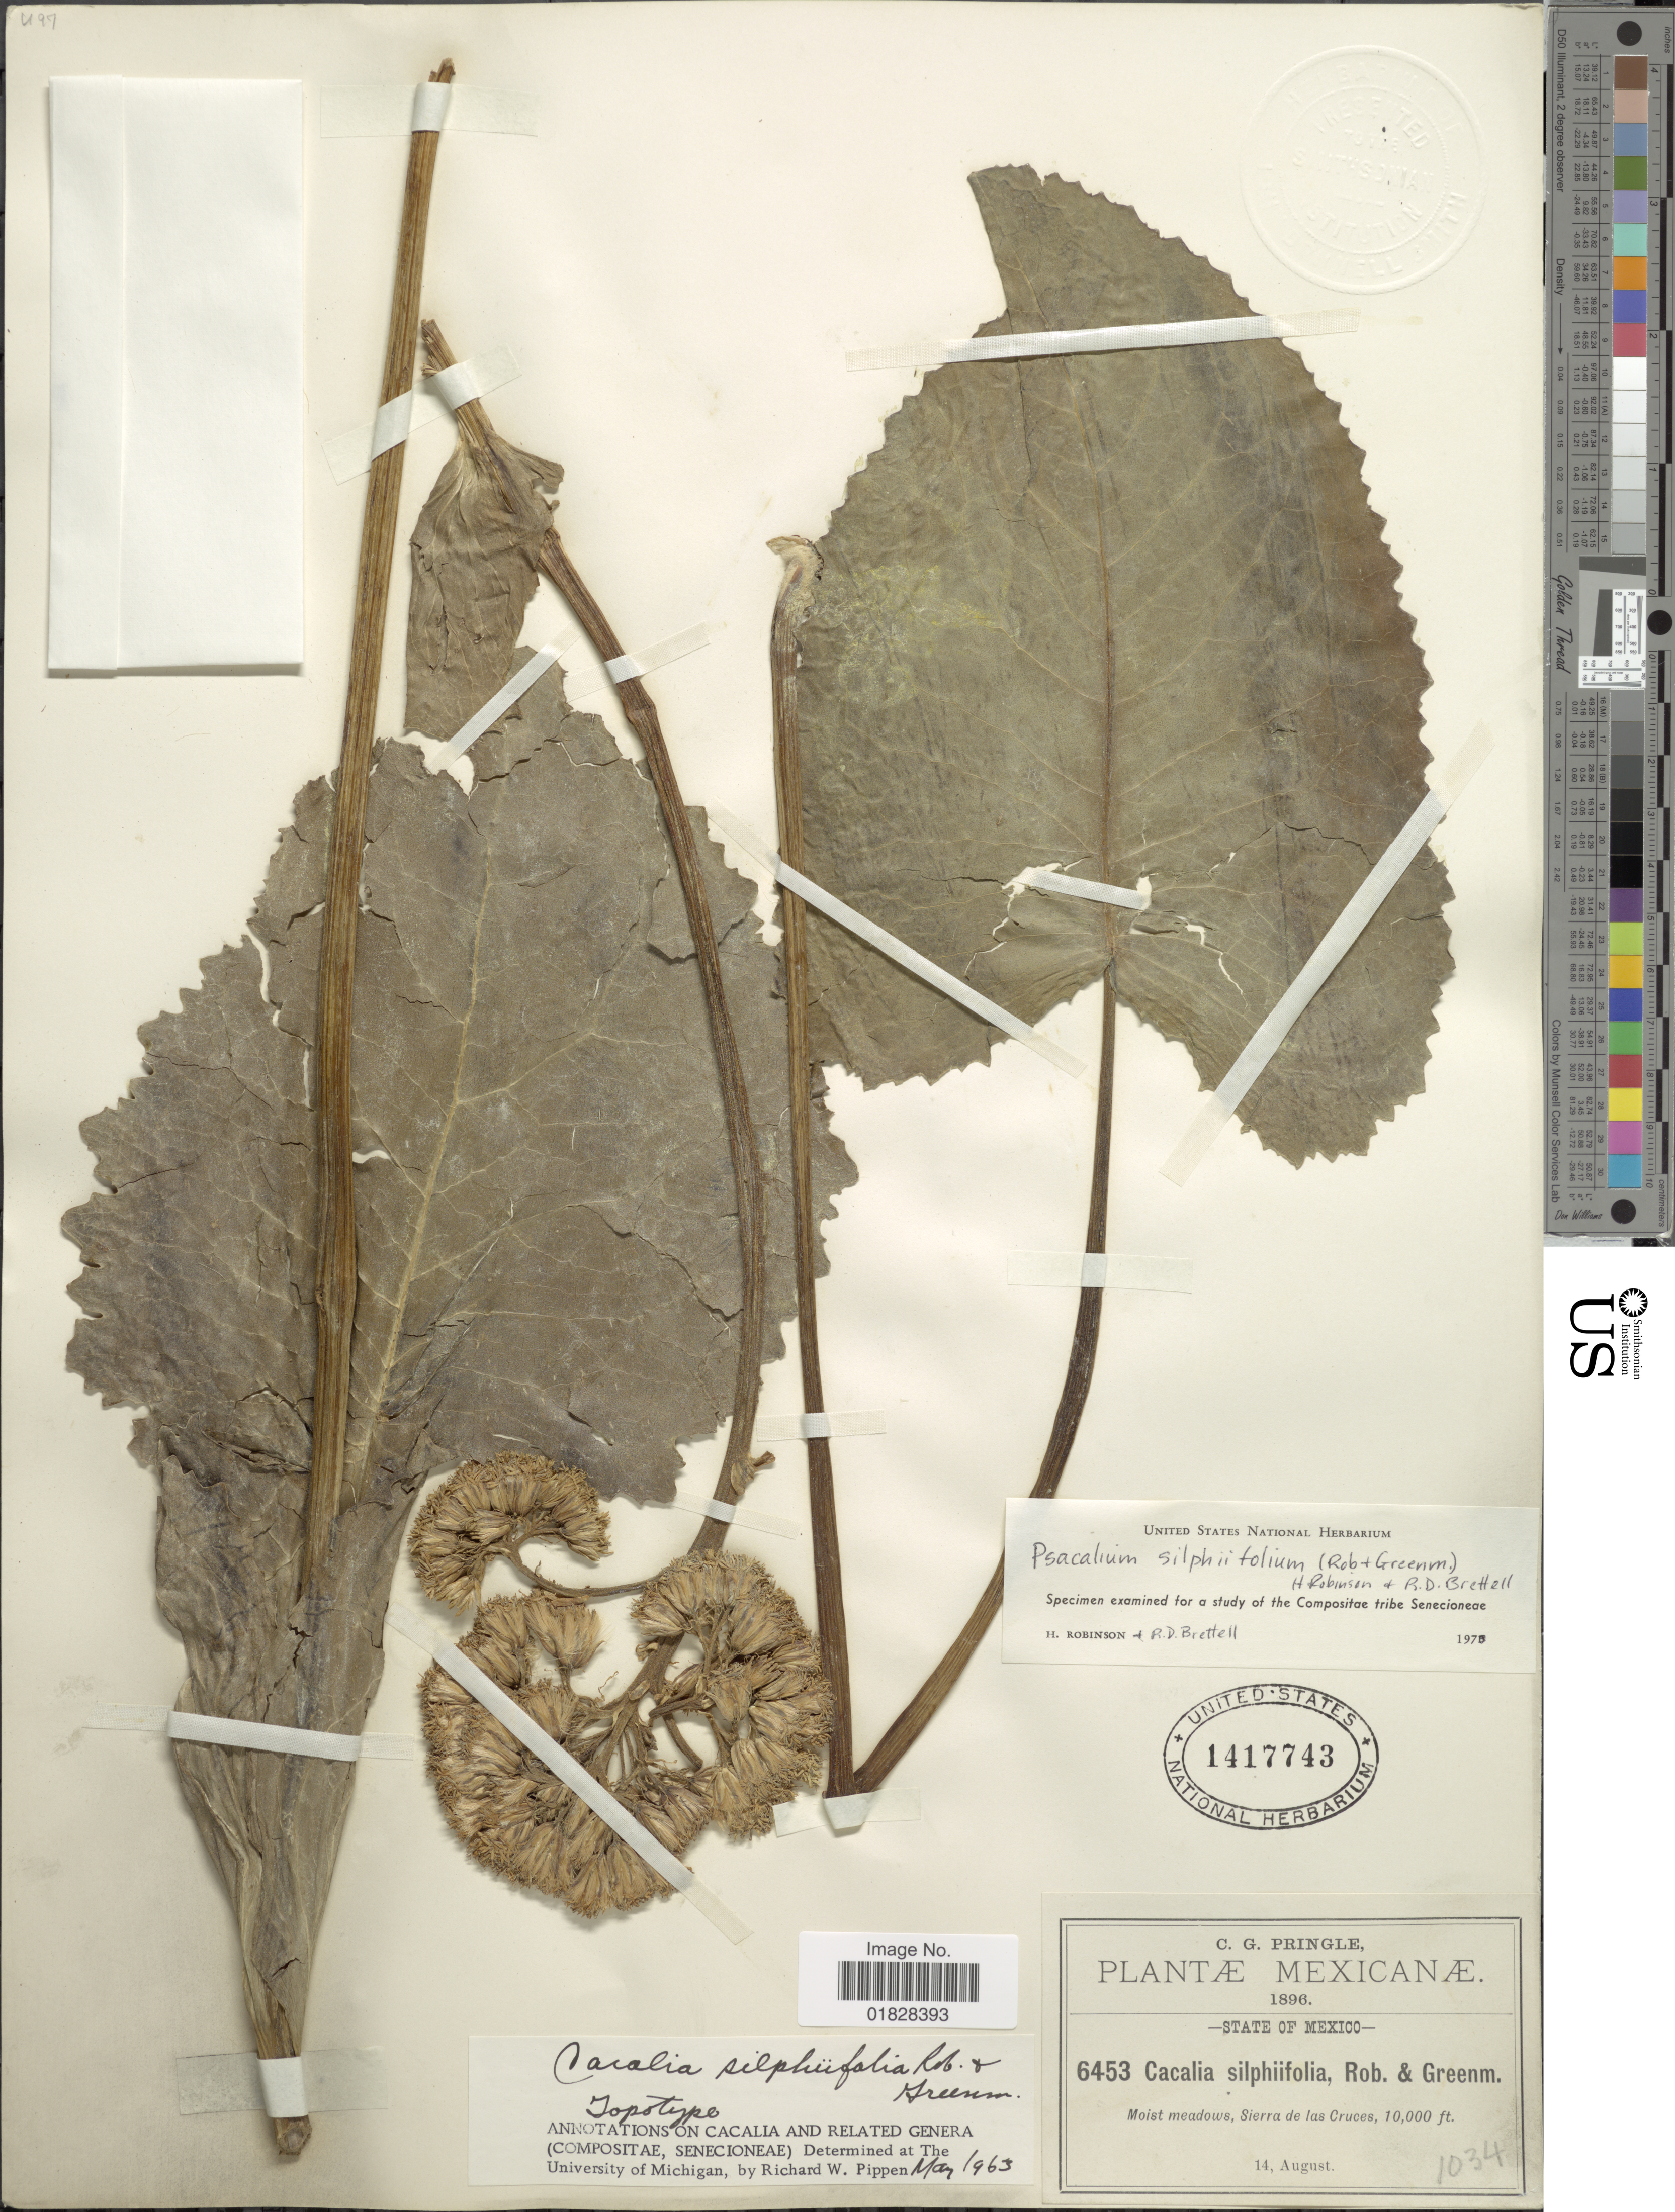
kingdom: Plantae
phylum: Tracheophyta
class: Magnoliopsida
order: Asterales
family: Asteraceae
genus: Psacalium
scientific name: Psacalium silphiifolium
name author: (Rob. & Greenm.) H. Rob. & Brettell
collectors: C. G. Pringle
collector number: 6453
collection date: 1896-08-14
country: Mexico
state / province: México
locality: Moist meadows, Sierra de las Cruces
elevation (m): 3048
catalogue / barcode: US 1417743